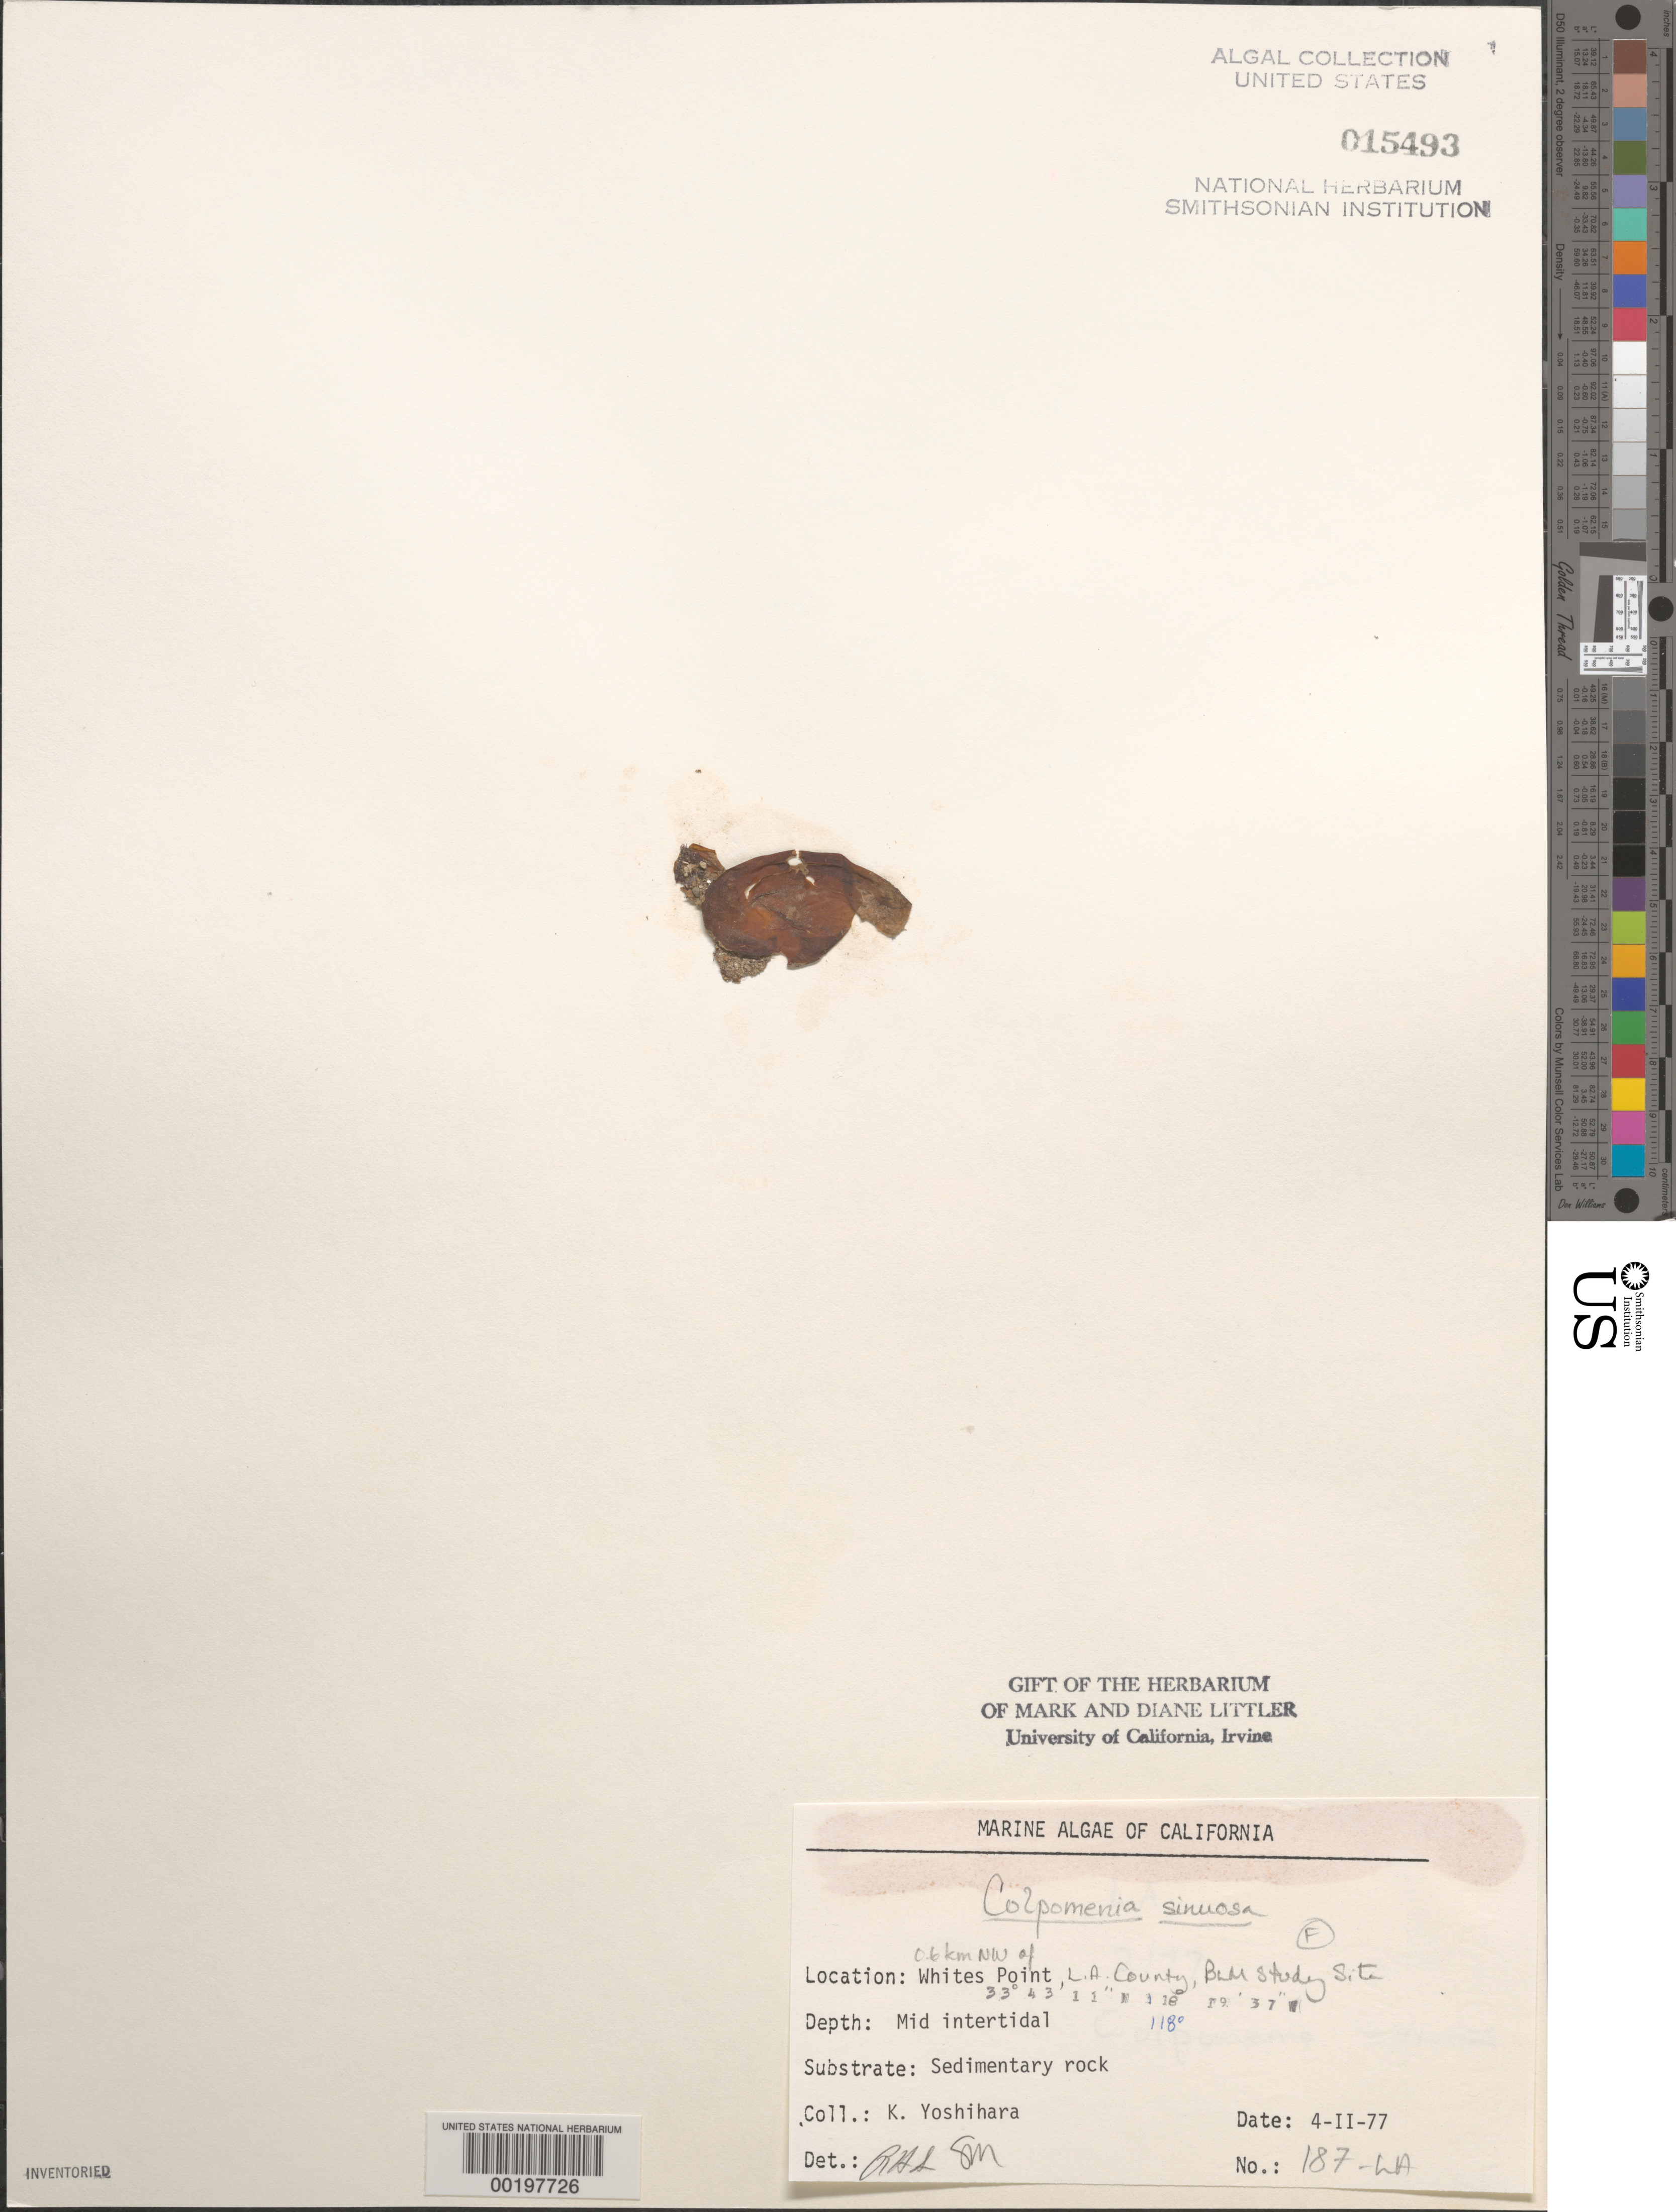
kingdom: Chromista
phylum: Ochrophyta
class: Phaeophyceae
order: Scytosiphonales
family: Scytosiphonaceae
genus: Colpomenia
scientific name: Colpomenia sinuosa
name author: (K. Mert. ex Roth) Derbes & Solier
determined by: Sims, Robert H.; Murray, S. N.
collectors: K. Yoshihara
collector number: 187-la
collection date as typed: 04 Feb 1977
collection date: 1977-02-04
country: United States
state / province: California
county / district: Los Angeles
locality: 0.6 km northwest of Whites Point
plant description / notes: BLM-SOCALBIGHT Rocky Intertidal Survey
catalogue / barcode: US 15493